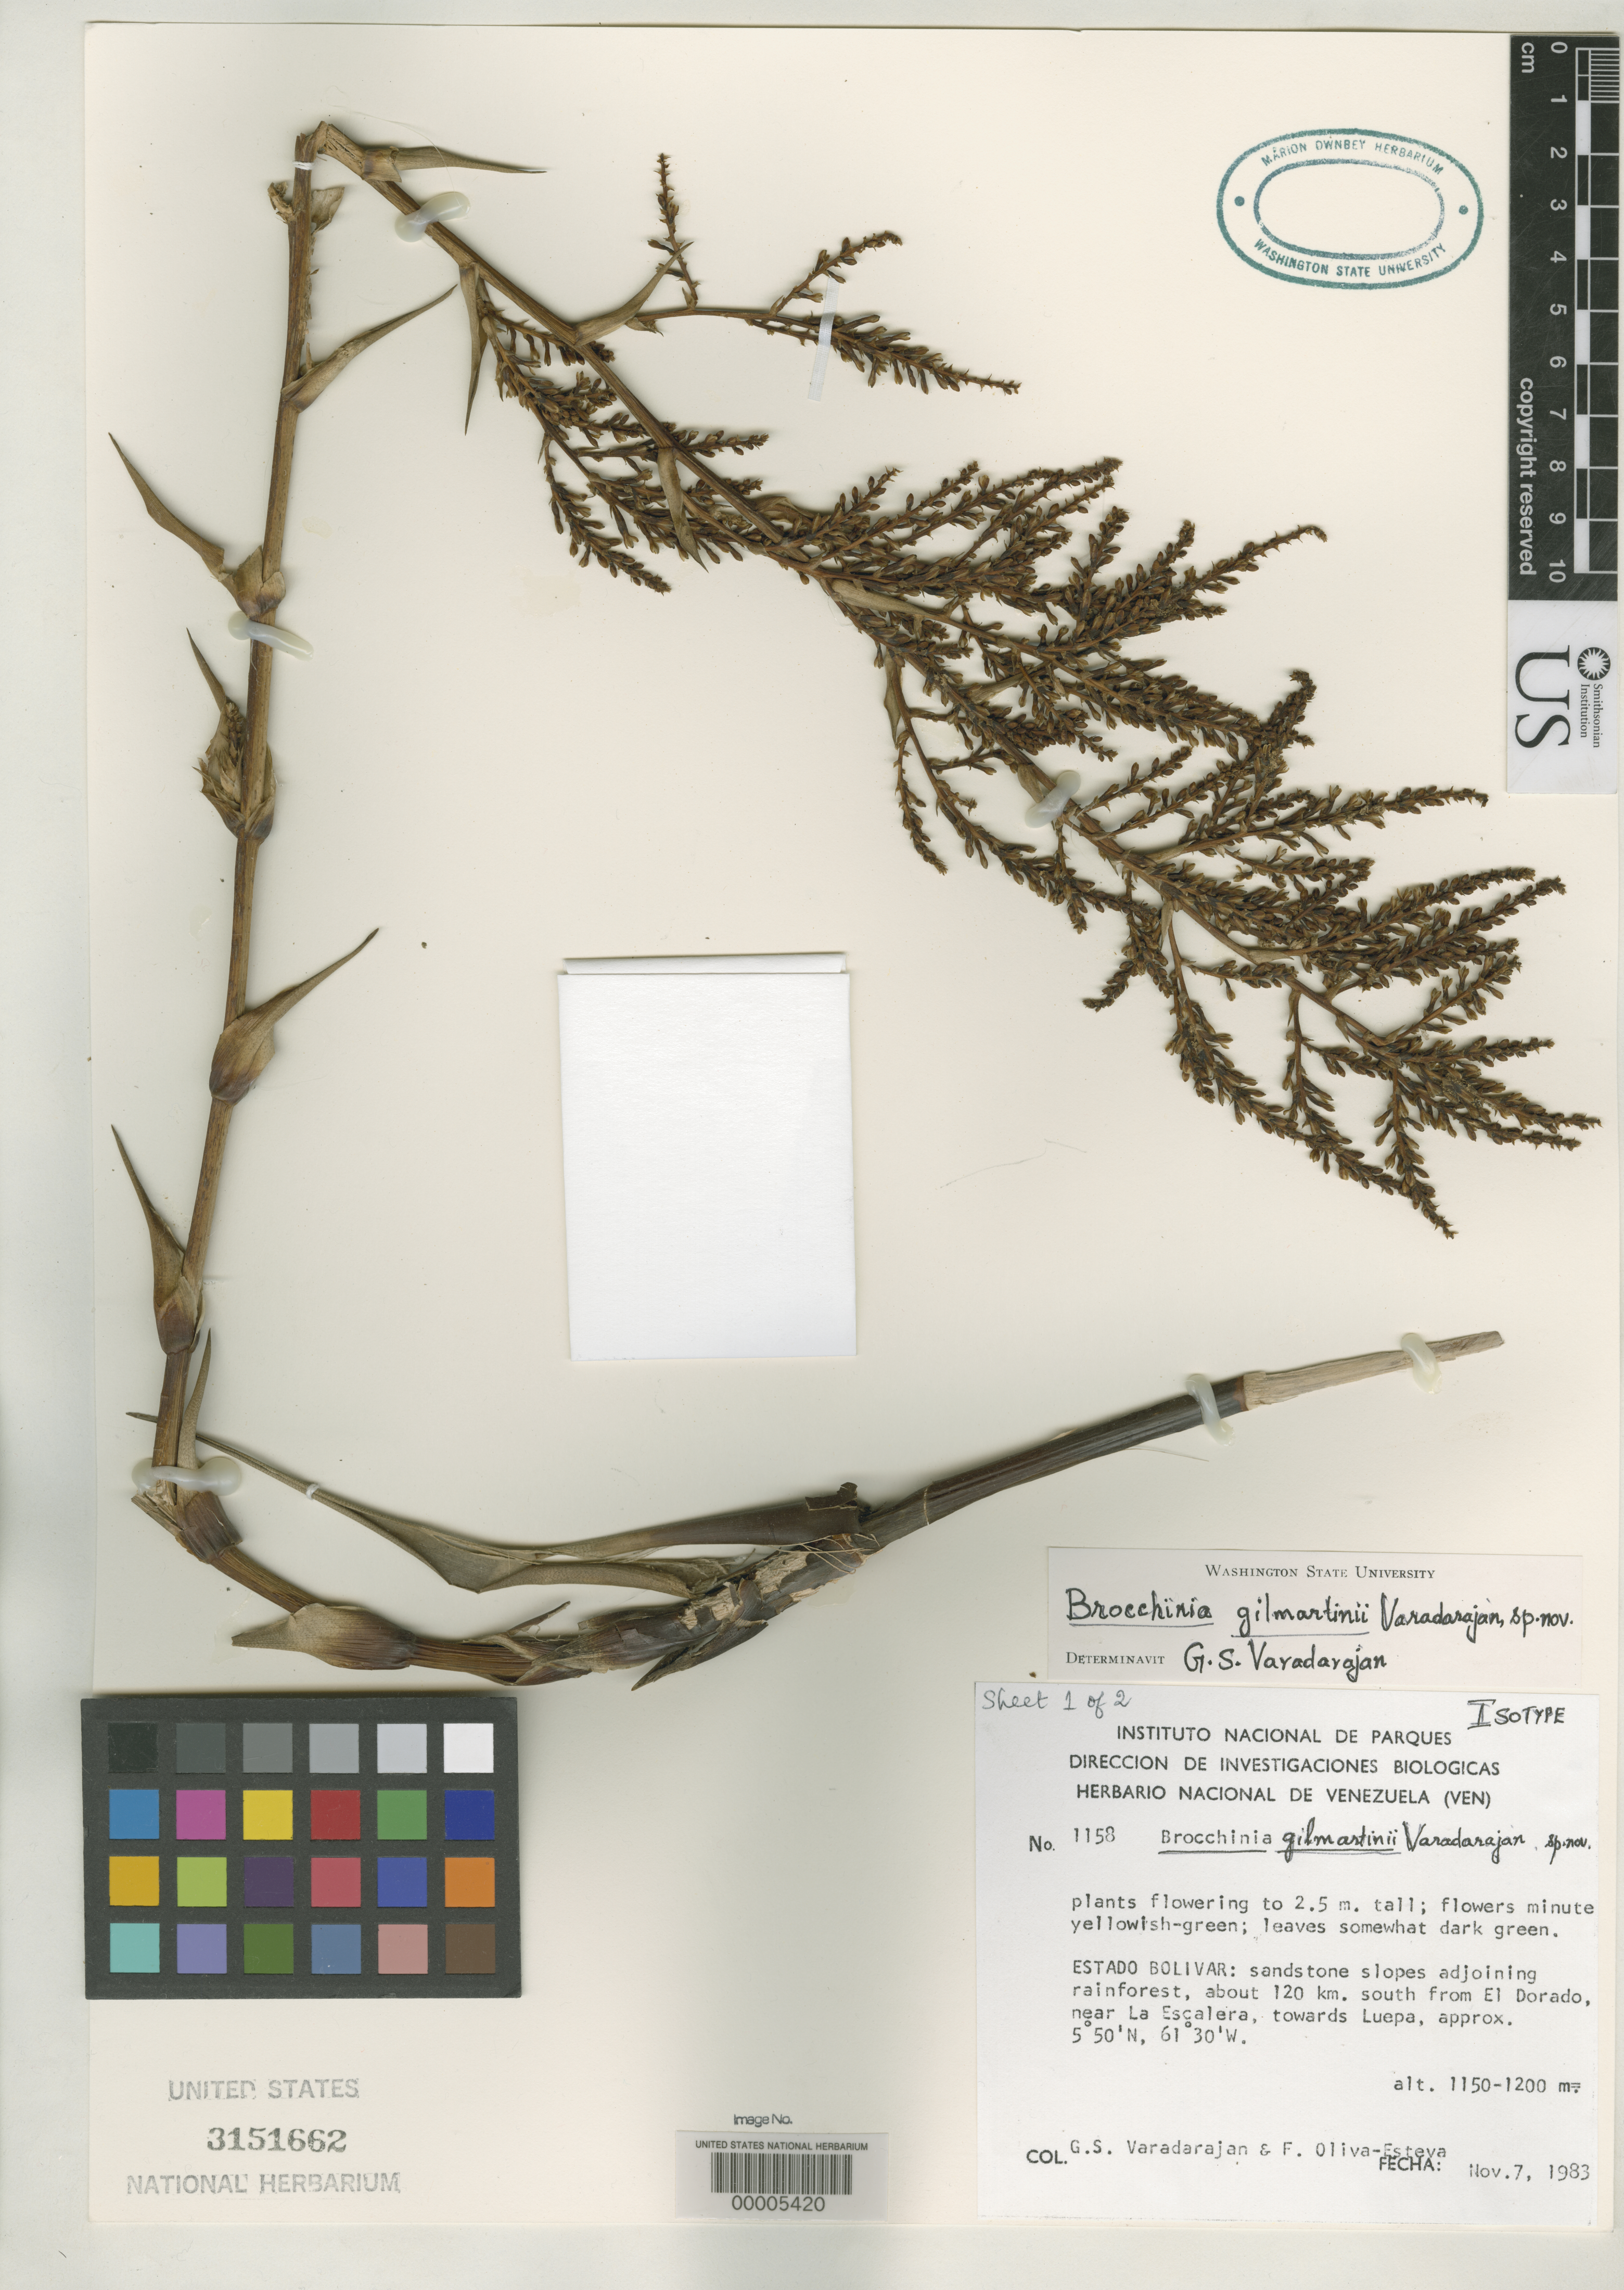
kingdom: Plantae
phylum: Tracheophyta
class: Liliopsida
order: Poales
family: Bromeliaceae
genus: Brocchinia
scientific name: Brocchinia gilmartinii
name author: G.S. Varad.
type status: Isotype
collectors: G. S. Varadarajan & F. Olivia-Esteva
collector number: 1158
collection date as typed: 07 Nov 1983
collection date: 1983-11-07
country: Venezuela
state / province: Bolivar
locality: Sandtone slopes adjoining rainforest, ca. 120 km S from El Dorado, near La Escuela, along road to Luepa.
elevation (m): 1150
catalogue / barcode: US 3151662